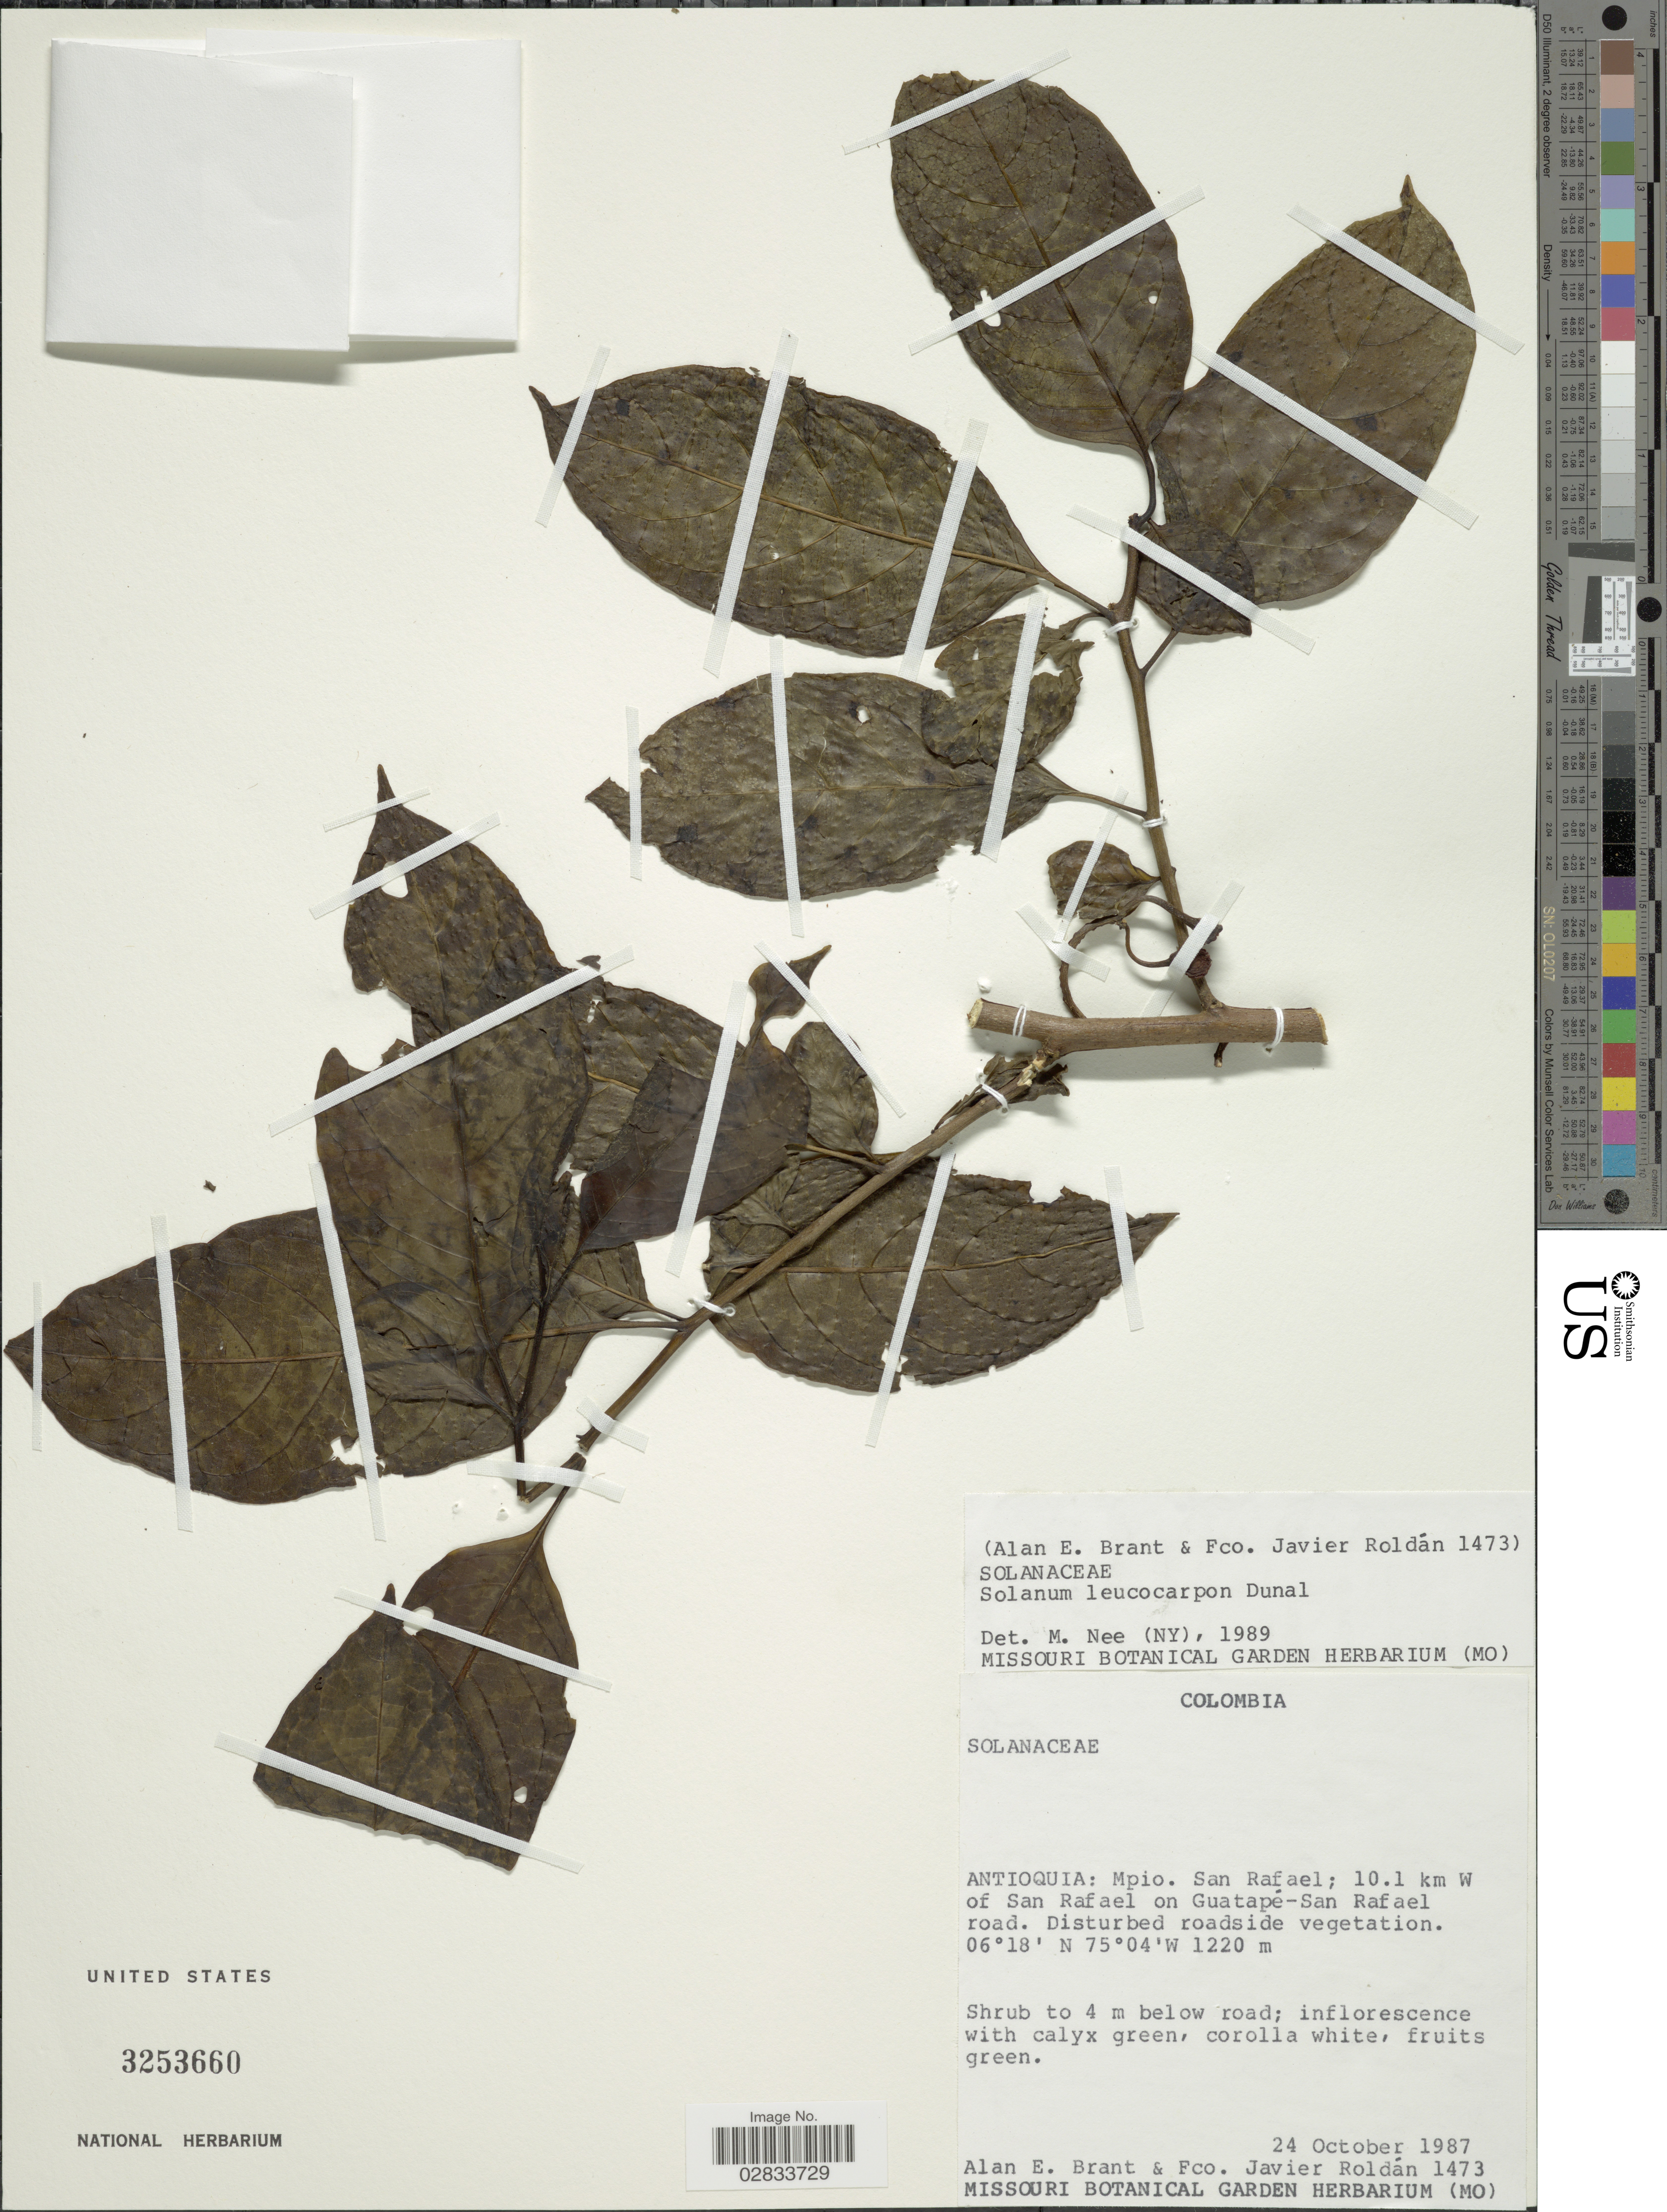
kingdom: Plantae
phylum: Tracheophyta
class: Magnoliopsida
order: Solanales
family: Solanaceae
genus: Solanum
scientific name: Solanum leucocarpon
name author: Dunal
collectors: A. Brant & F. J. Roldán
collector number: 1473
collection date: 1987-10-24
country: Colombia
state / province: Antioquia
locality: Antioquia, Mpio. San Rafael; 10.1 km W of San Rafael on Guatapé-San Rafael road.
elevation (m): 1220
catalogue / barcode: US 3253660